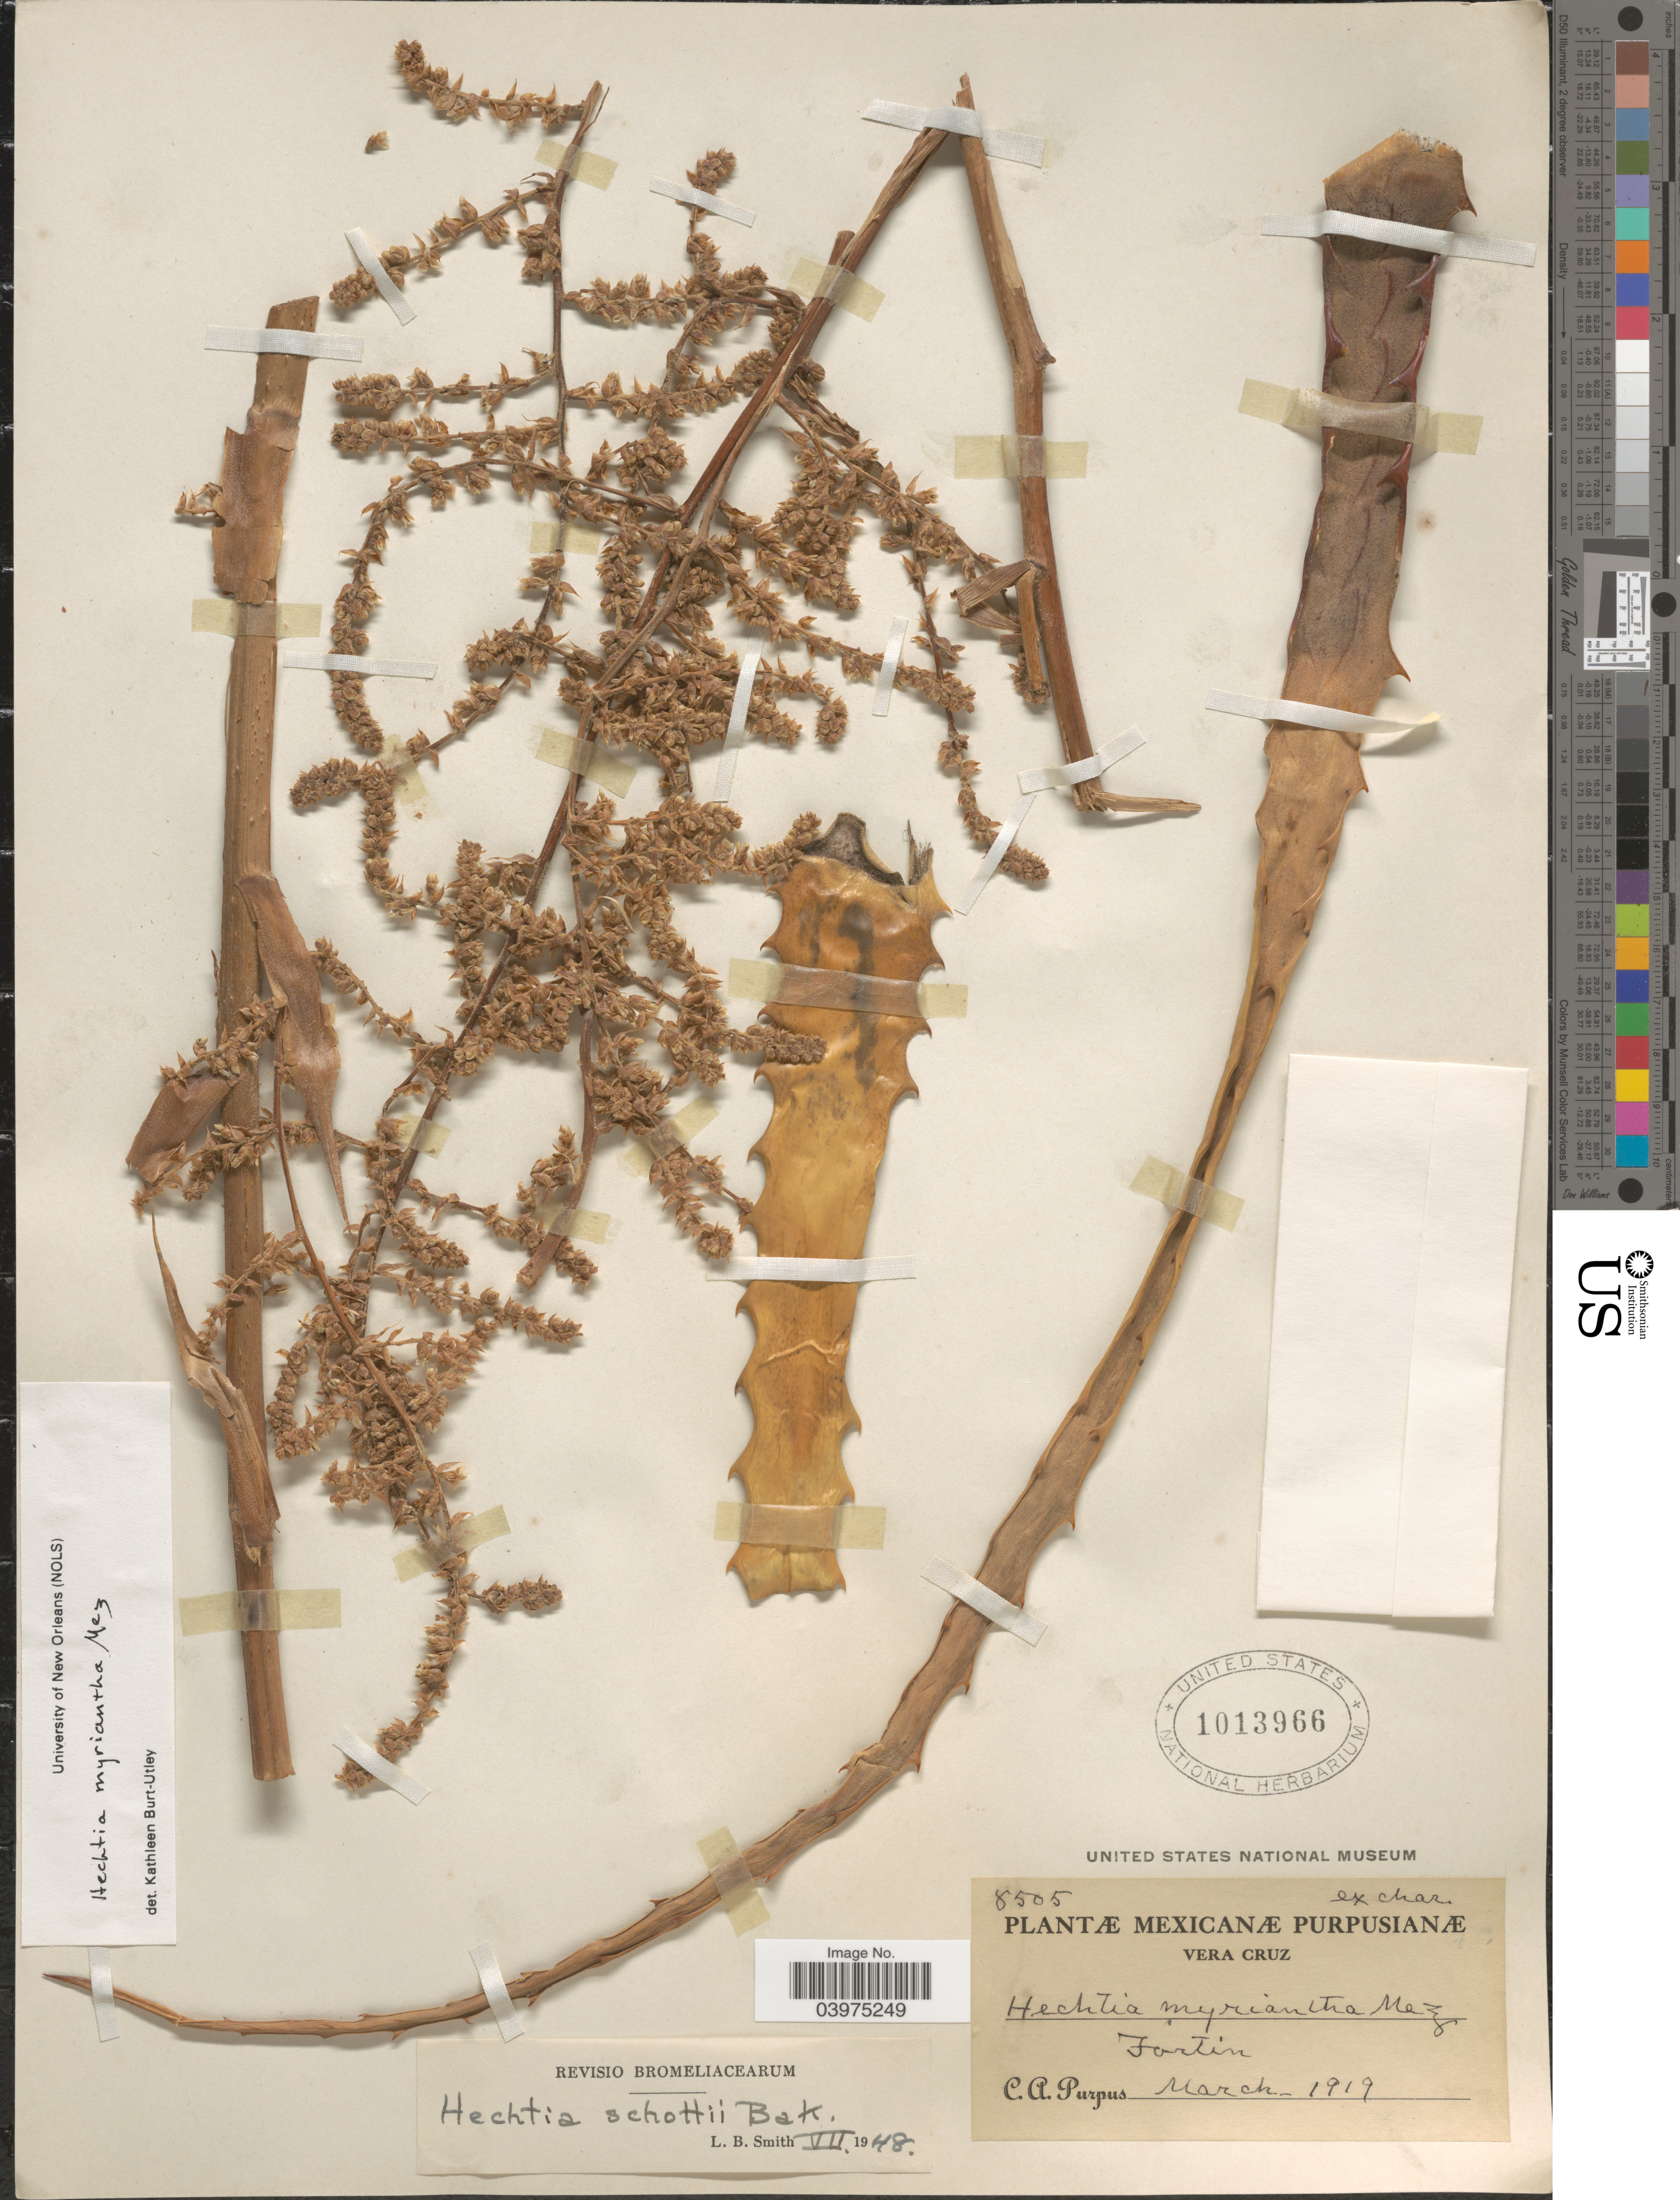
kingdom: Plantae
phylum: Tracheophyta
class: Liliopsida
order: Poales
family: Bromeliaceae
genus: Hechtia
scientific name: Hechtia myriantha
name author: Mez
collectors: C. A. Purpus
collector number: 8505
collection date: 1919-03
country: Mexico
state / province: Veracruz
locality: Fortin.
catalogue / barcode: US 1013966